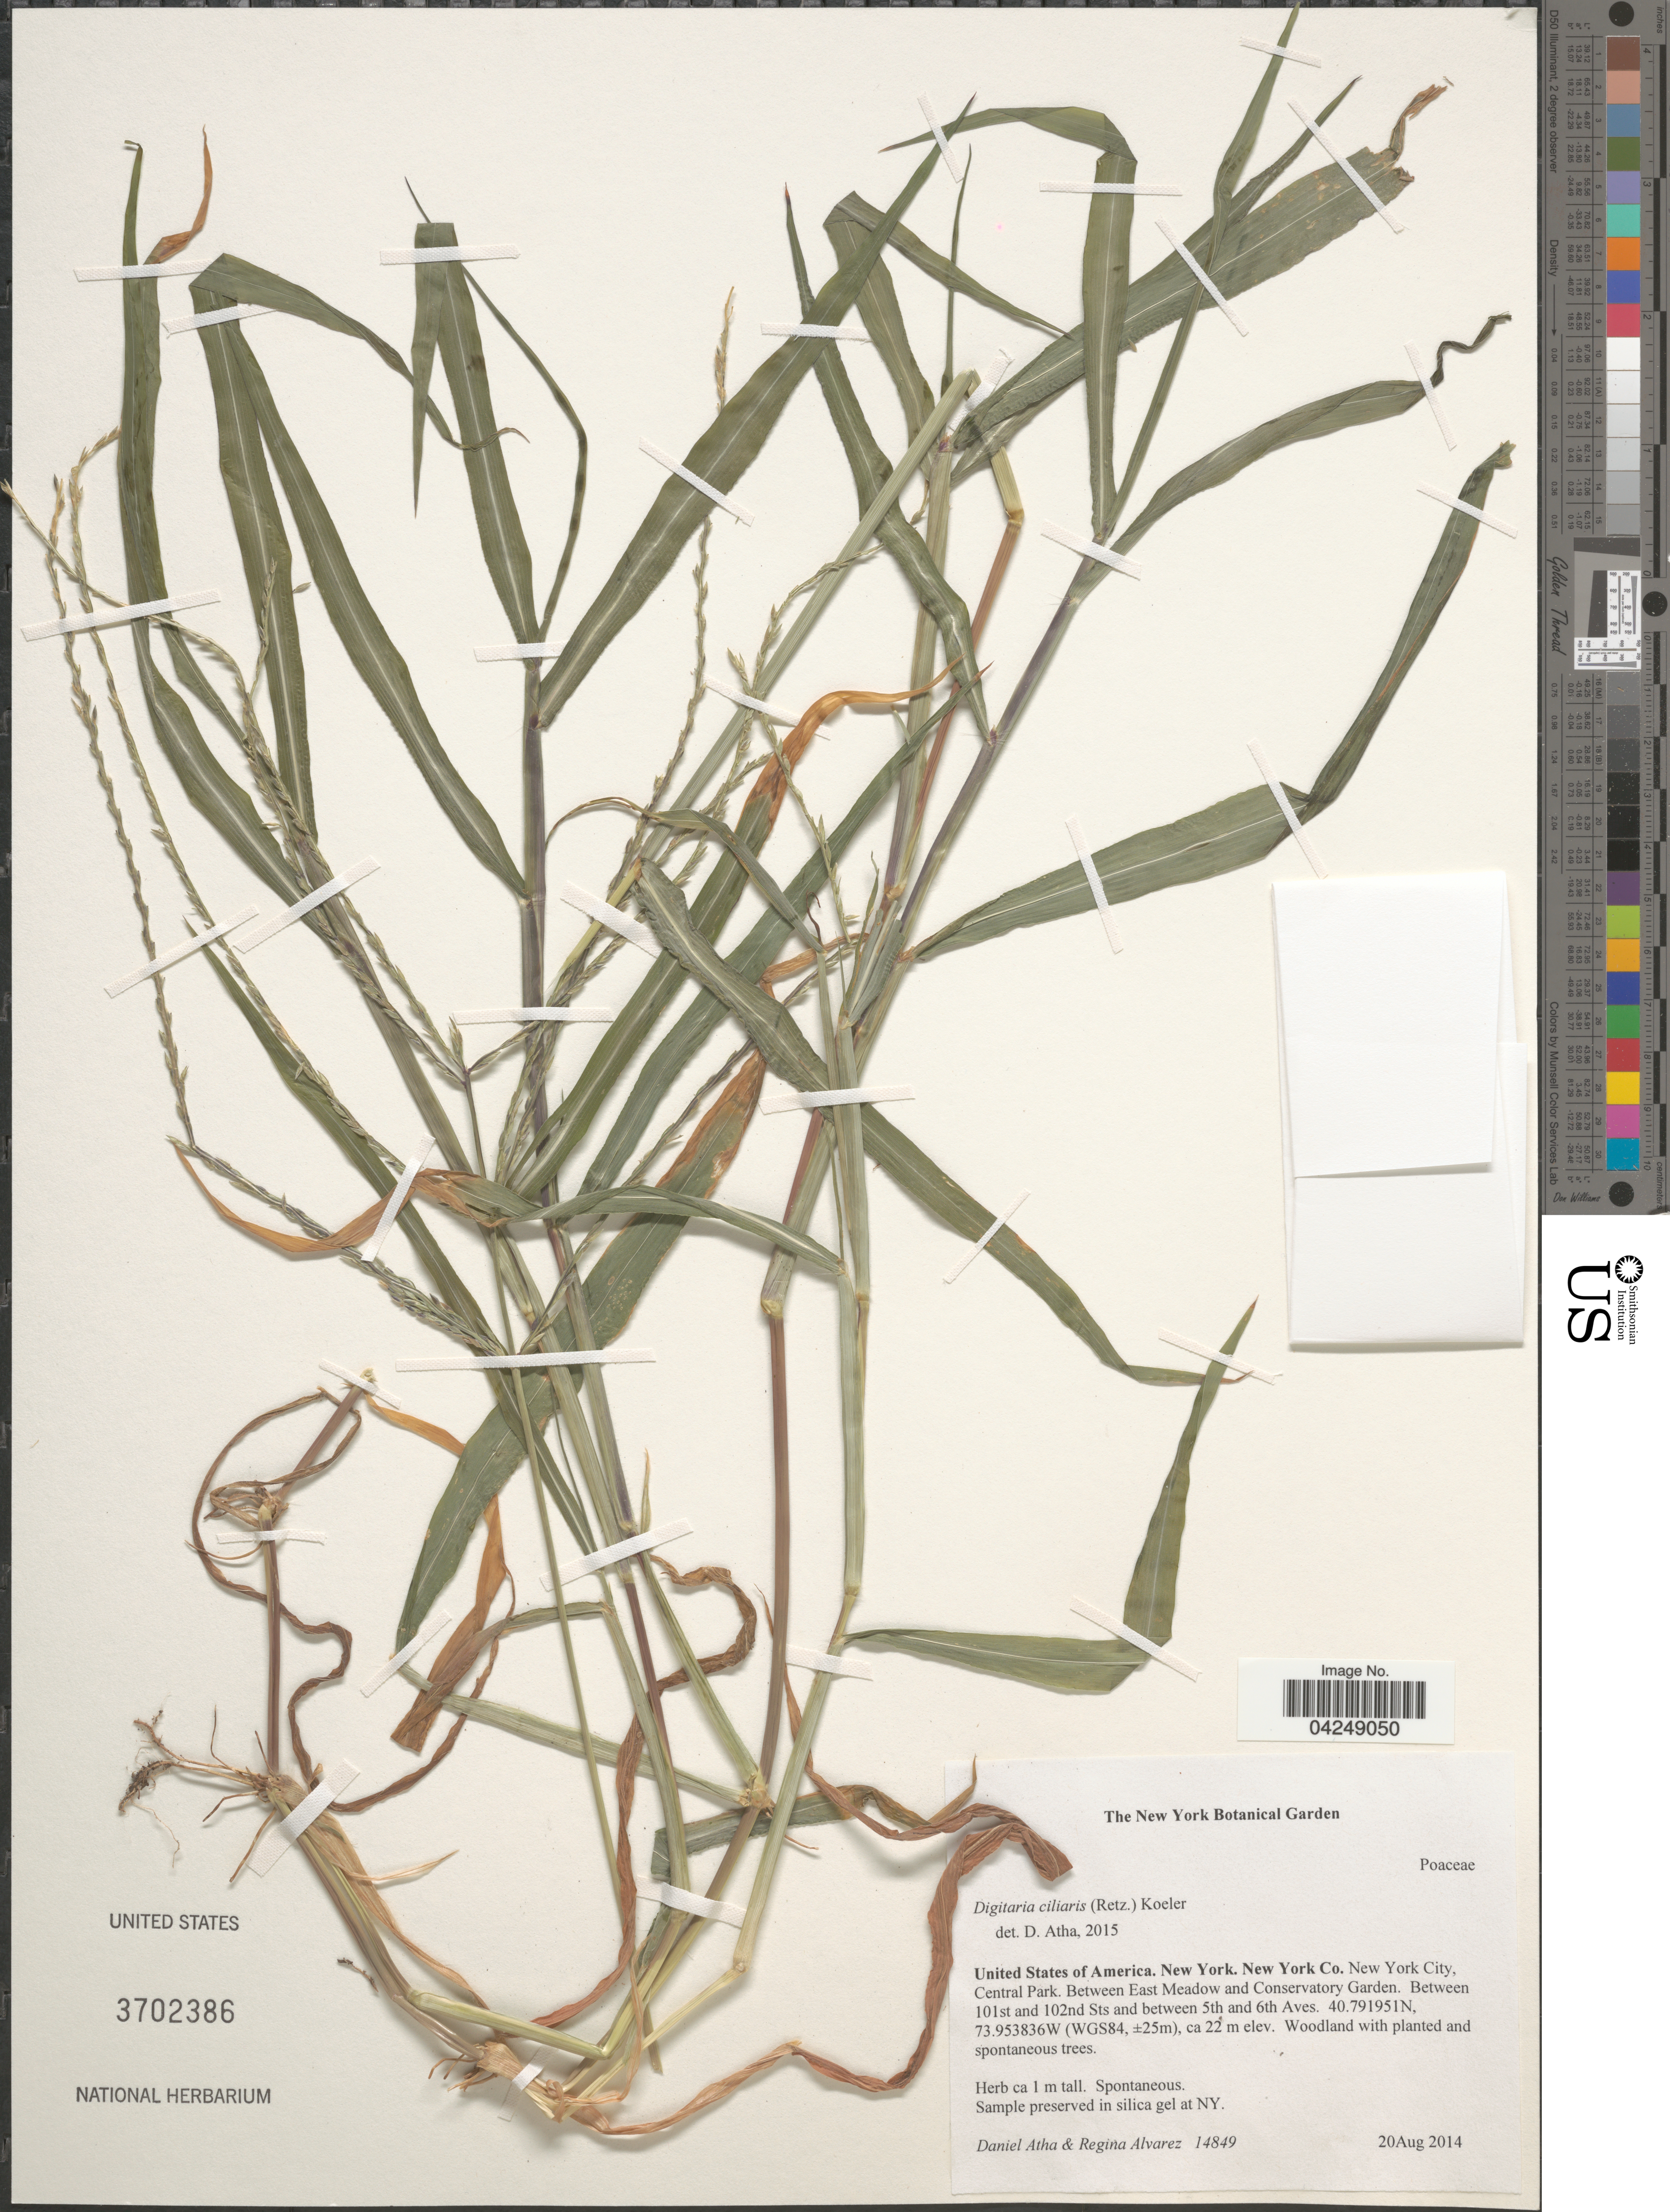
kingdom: Plantae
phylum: Tracheophyta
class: Liliopsida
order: Poales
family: Poaceae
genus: Digitaria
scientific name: Digitaria ciliaris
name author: (Retz.) Koeler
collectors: D. Atha & R. Álvarez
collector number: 14849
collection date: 2014-08-20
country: United States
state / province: New York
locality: New York Co. New York City, Central Park. Between East Meadow and Conservatory Garden. Between 101st and 102nd Sts and between 5th and 6th Aves. (WGS84, ±25m).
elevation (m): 22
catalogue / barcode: US 3702386